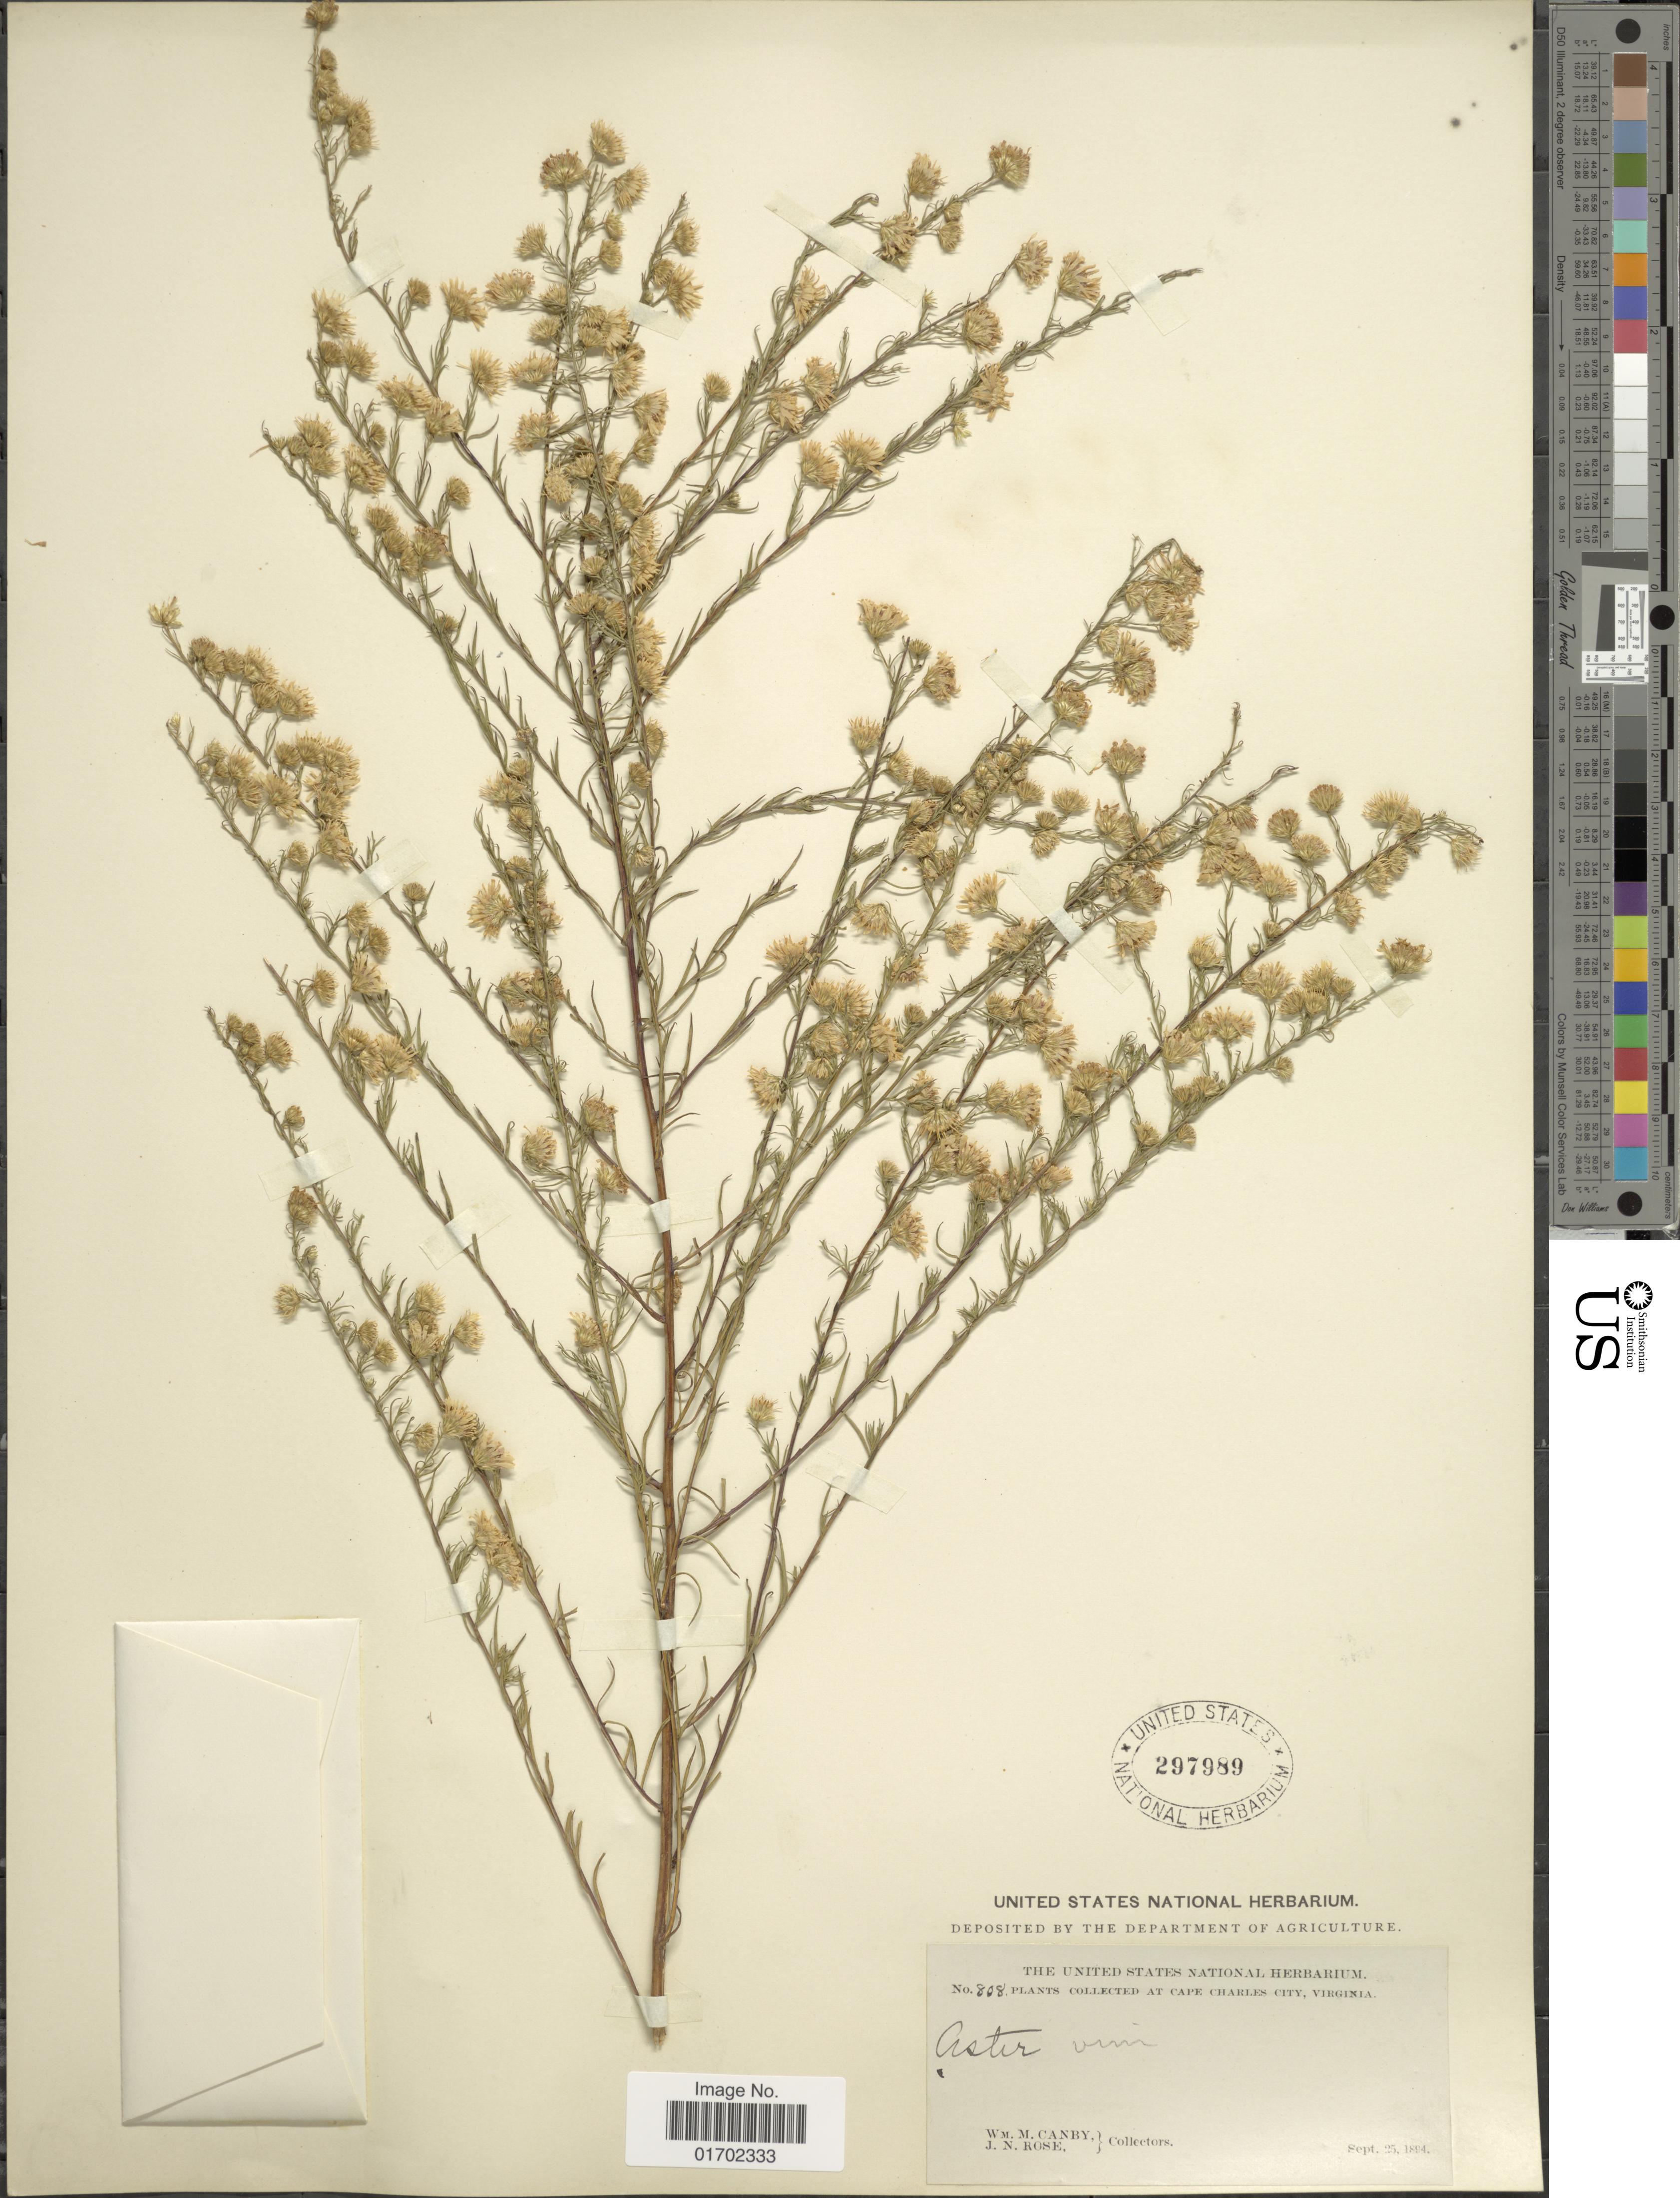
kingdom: Plantae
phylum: Tracheophyta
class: Magnoliopsida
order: Asterales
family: Asteraceae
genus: Symphyotrichum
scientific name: Symphyotrichum pilosum var. pilosum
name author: (Willd.) G.L. Nesom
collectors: W. M. Canby & J. N. Rose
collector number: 808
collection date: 1894-09-25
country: United States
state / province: Virginia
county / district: Accomack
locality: Cape Charles City, Virginia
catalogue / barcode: US 297989